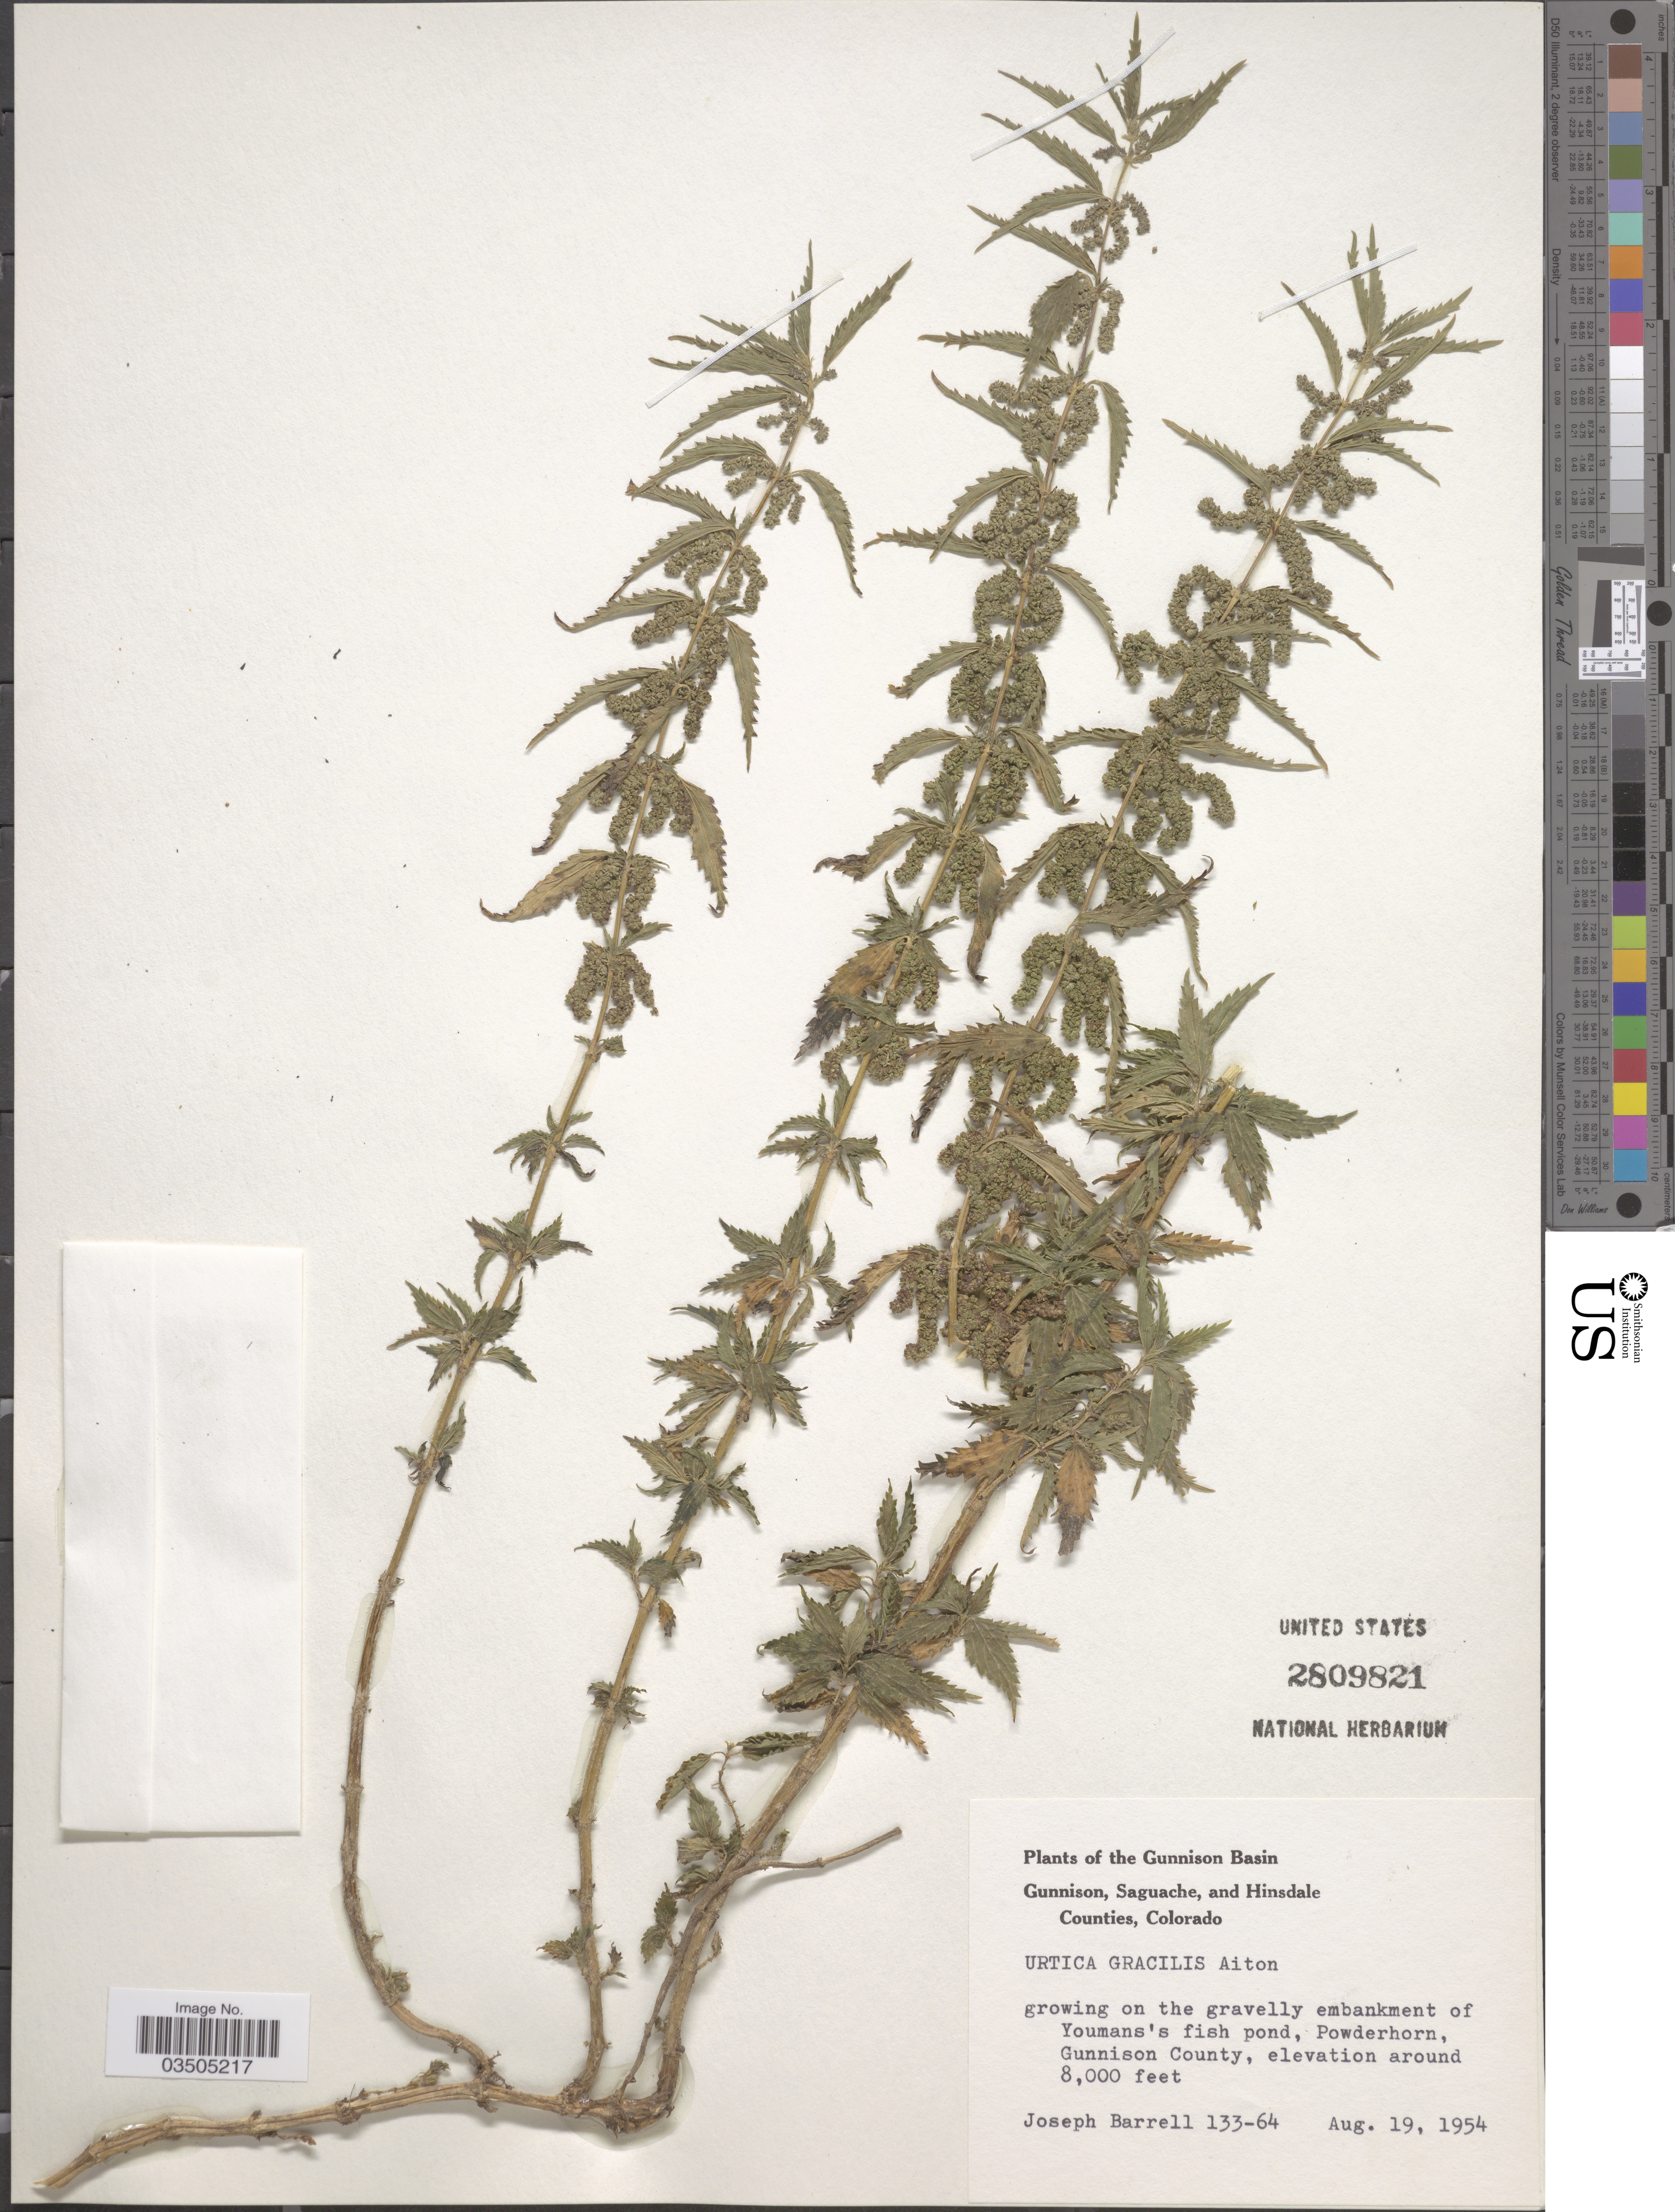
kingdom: Plantae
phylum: Tracheophyta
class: Magnoliopsida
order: Rosales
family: Urticaceae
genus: Urtica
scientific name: Urtica dioica subsp. gracilis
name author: L.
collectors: J. Barrell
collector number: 133-64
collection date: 1954-08-19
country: United States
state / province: Colorado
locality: The Gunnison Basin. Embankment of Youmans's fish pond, Powderhorn, Gunnison County.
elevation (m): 2438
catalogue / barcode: US 2809821